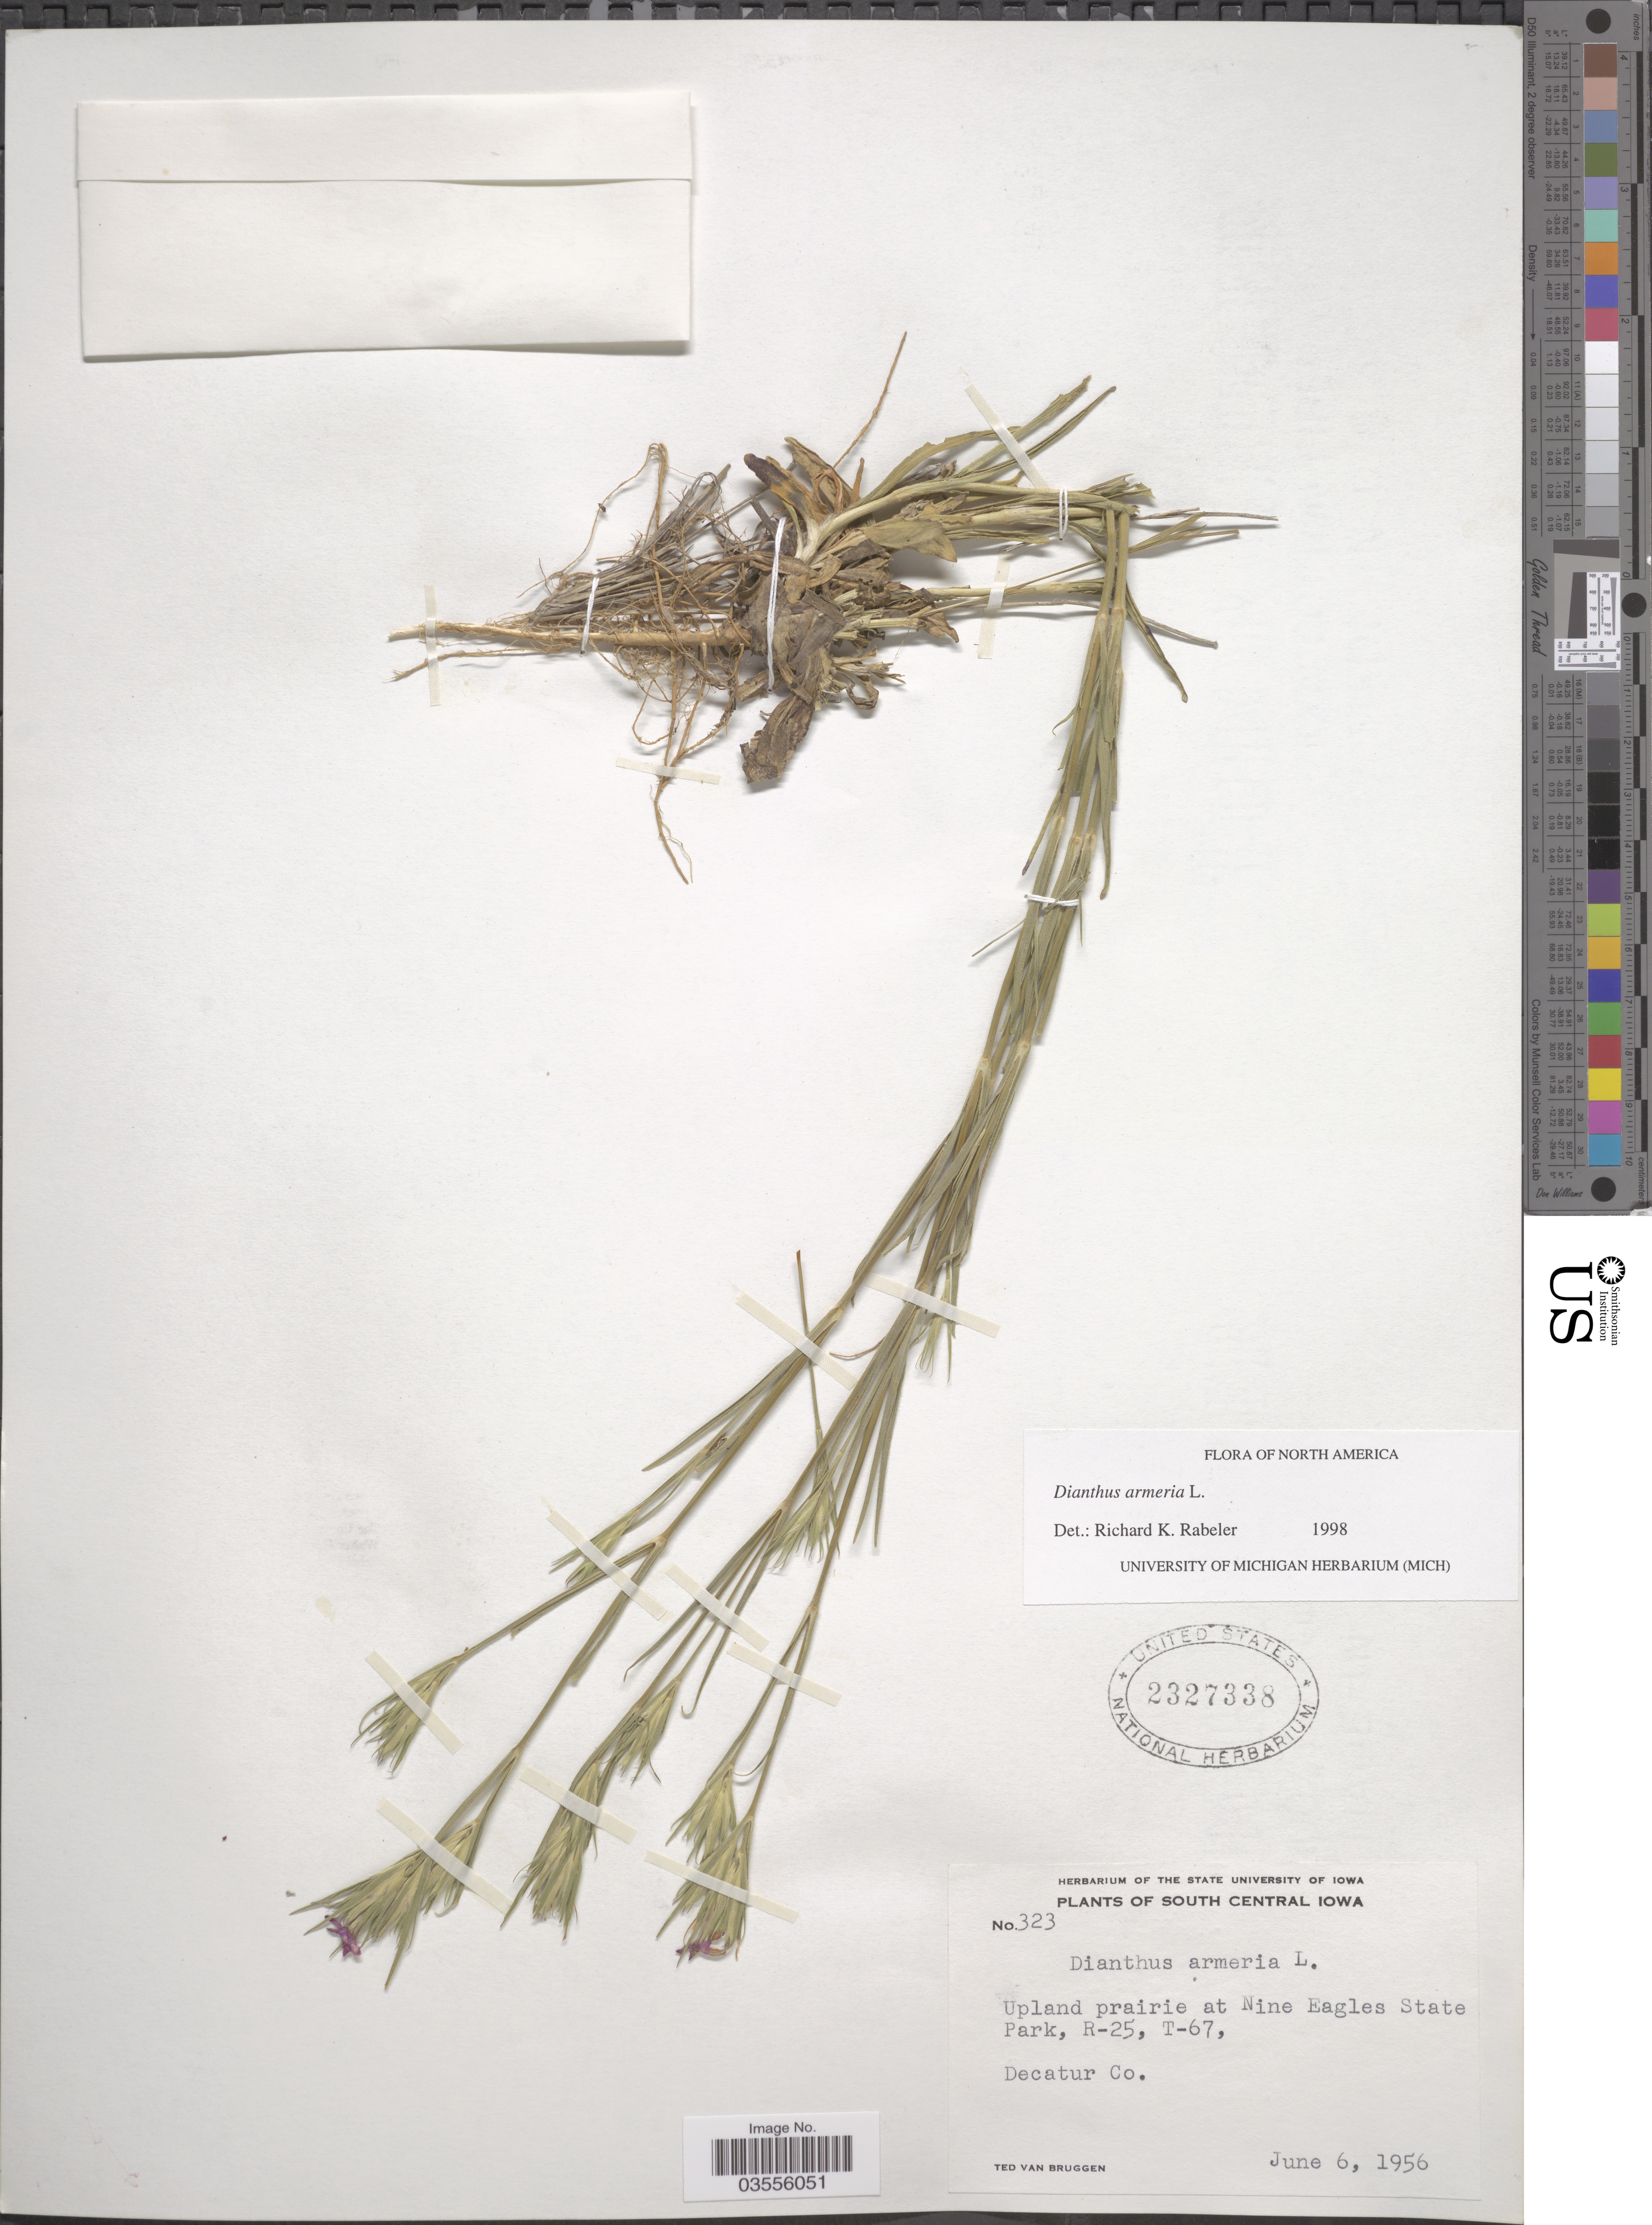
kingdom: Plantae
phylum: Tracheophyta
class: Magnoliopsida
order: Caryophyllales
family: Caryophyllaceae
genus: Dianthus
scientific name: Dianthus armeria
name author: L.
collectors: T. van Bruggen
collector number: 323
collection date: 1956-06-06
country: United States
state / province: Iowa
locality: South Central Iowa. Upland prairie at Nine Eagles State Park, R-25, T-67. Decatur Co.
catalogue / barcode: US 2327338